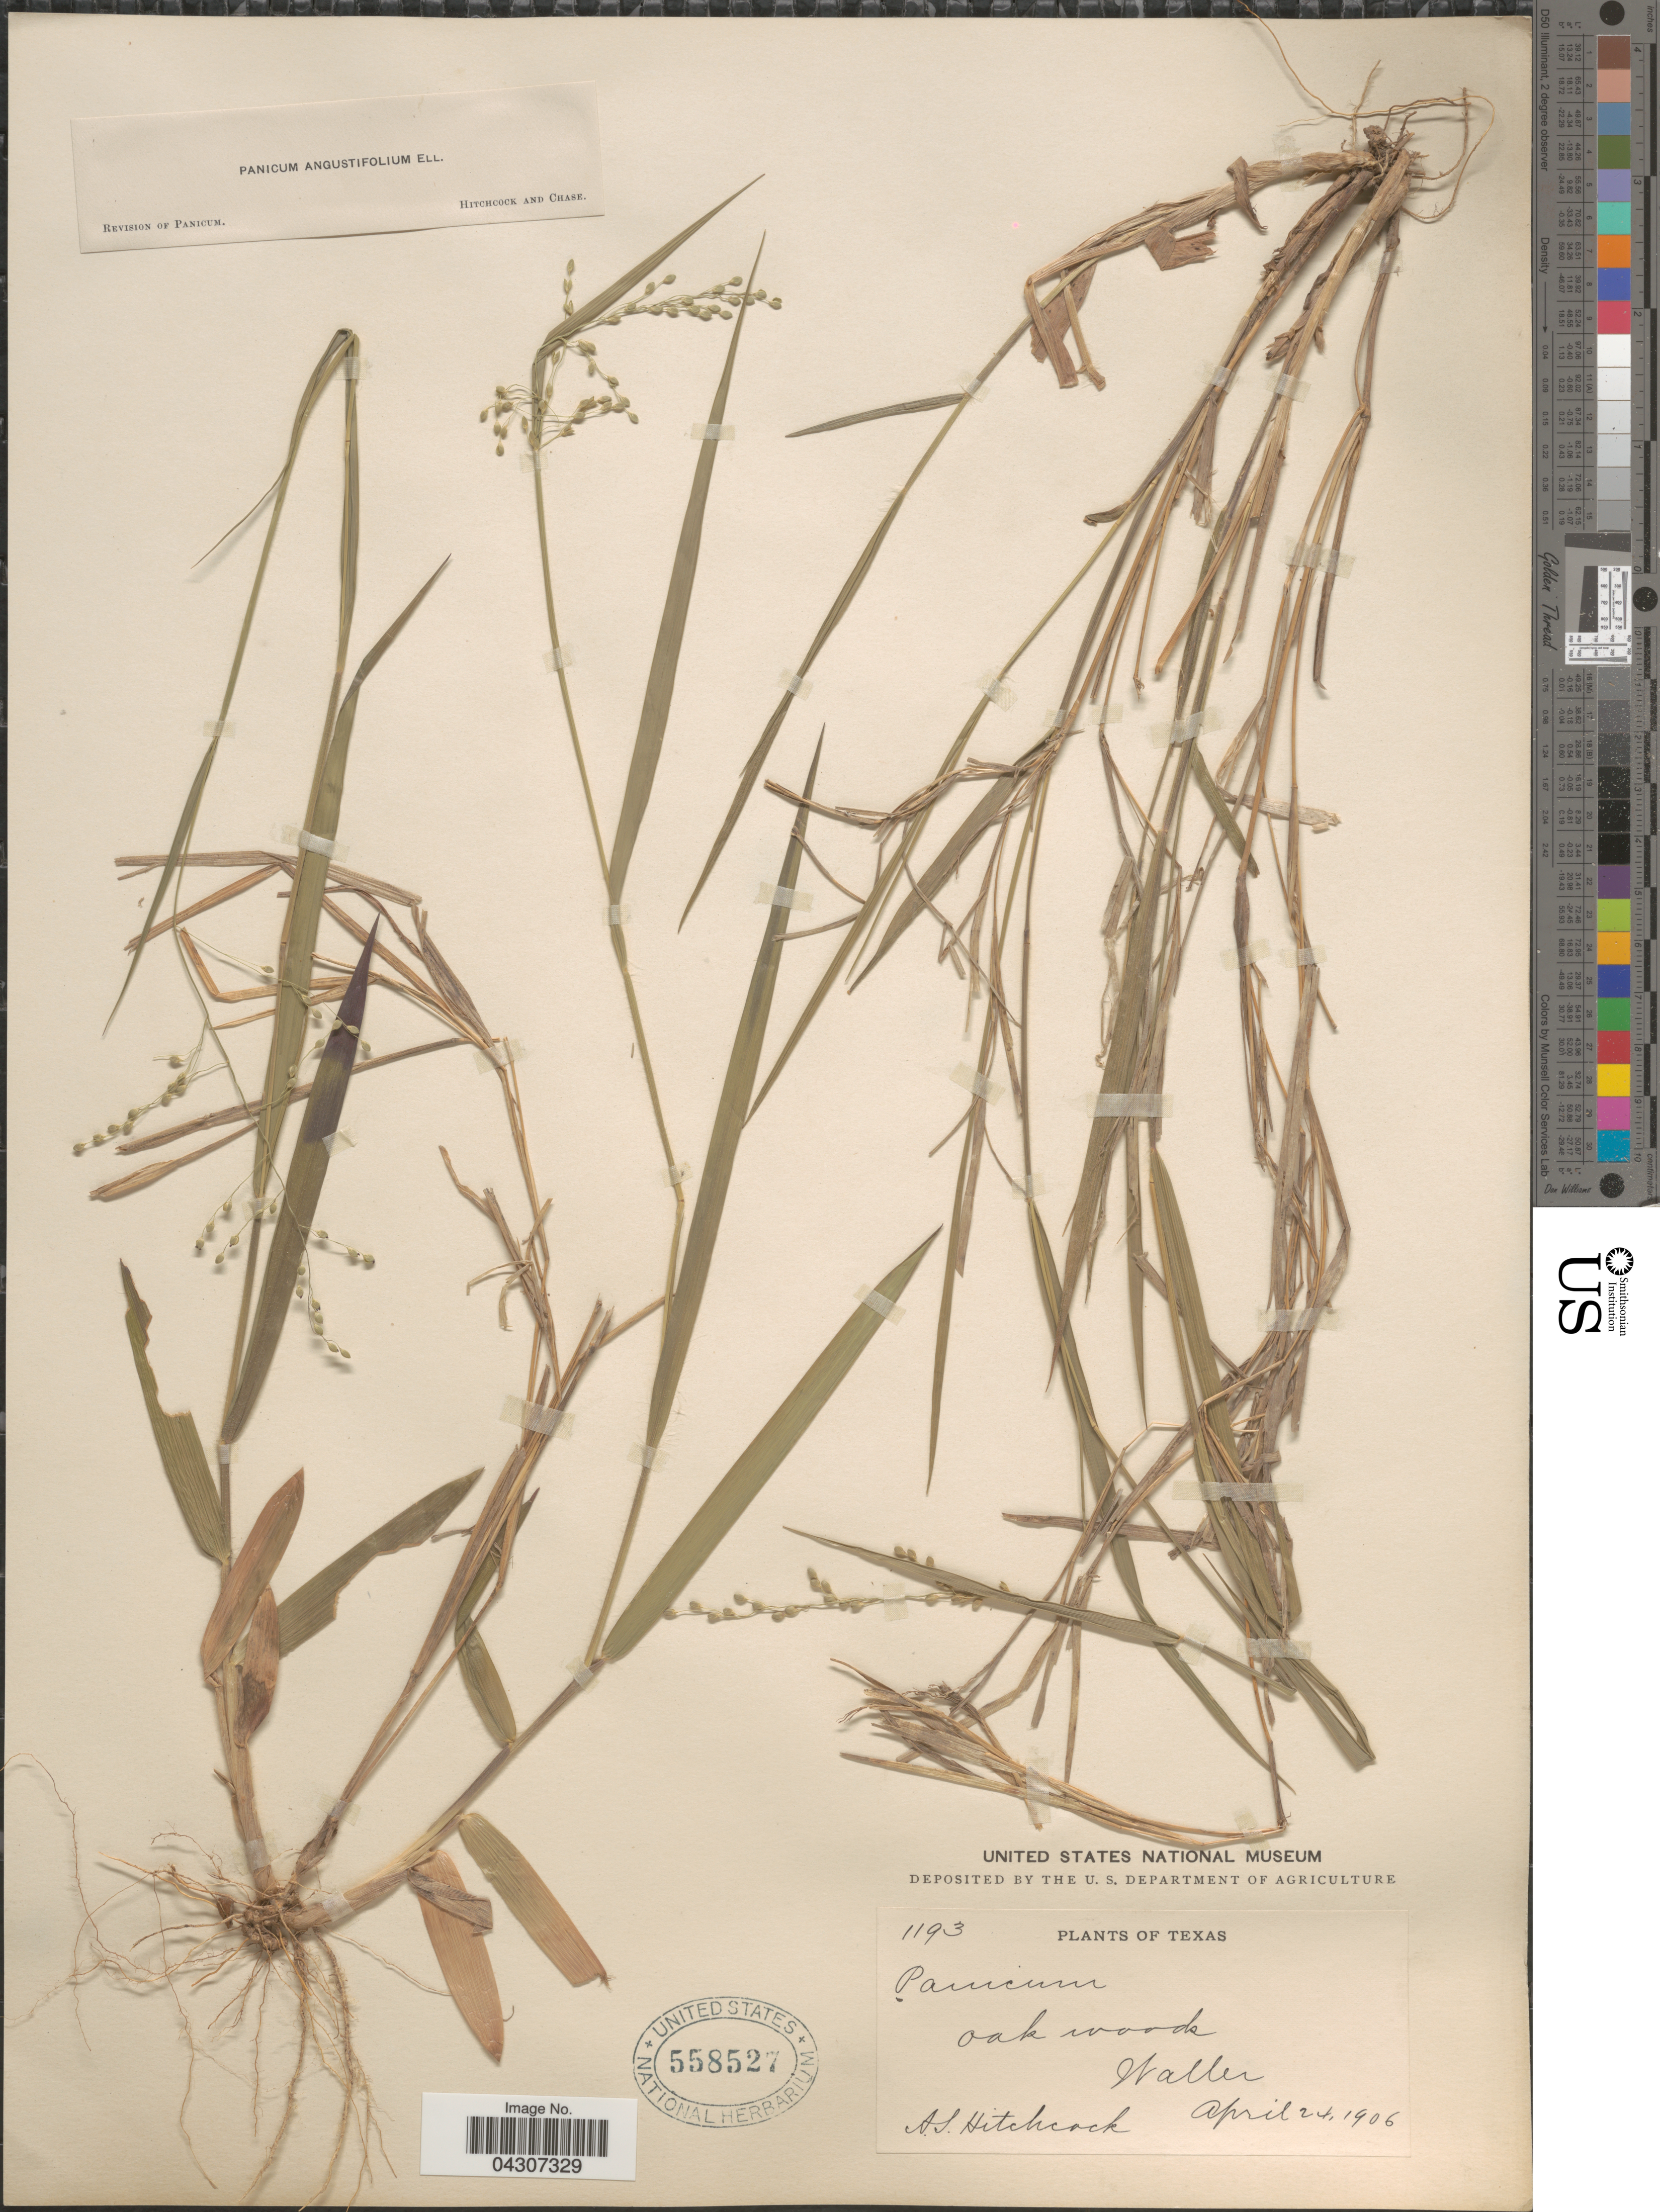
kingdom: Plantae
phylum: Tracheophyta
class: Liliopsida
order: Poales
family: Poaceae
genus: Dichanthelium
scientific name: Dichanthelium aciculare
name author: (Desv. ex Poir.) Gould & C.A. Clark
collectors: A. S. Hitchcock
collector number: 1193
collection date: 1906-04-24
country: United States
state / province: Texas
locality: Waller.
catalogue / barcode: US 558527